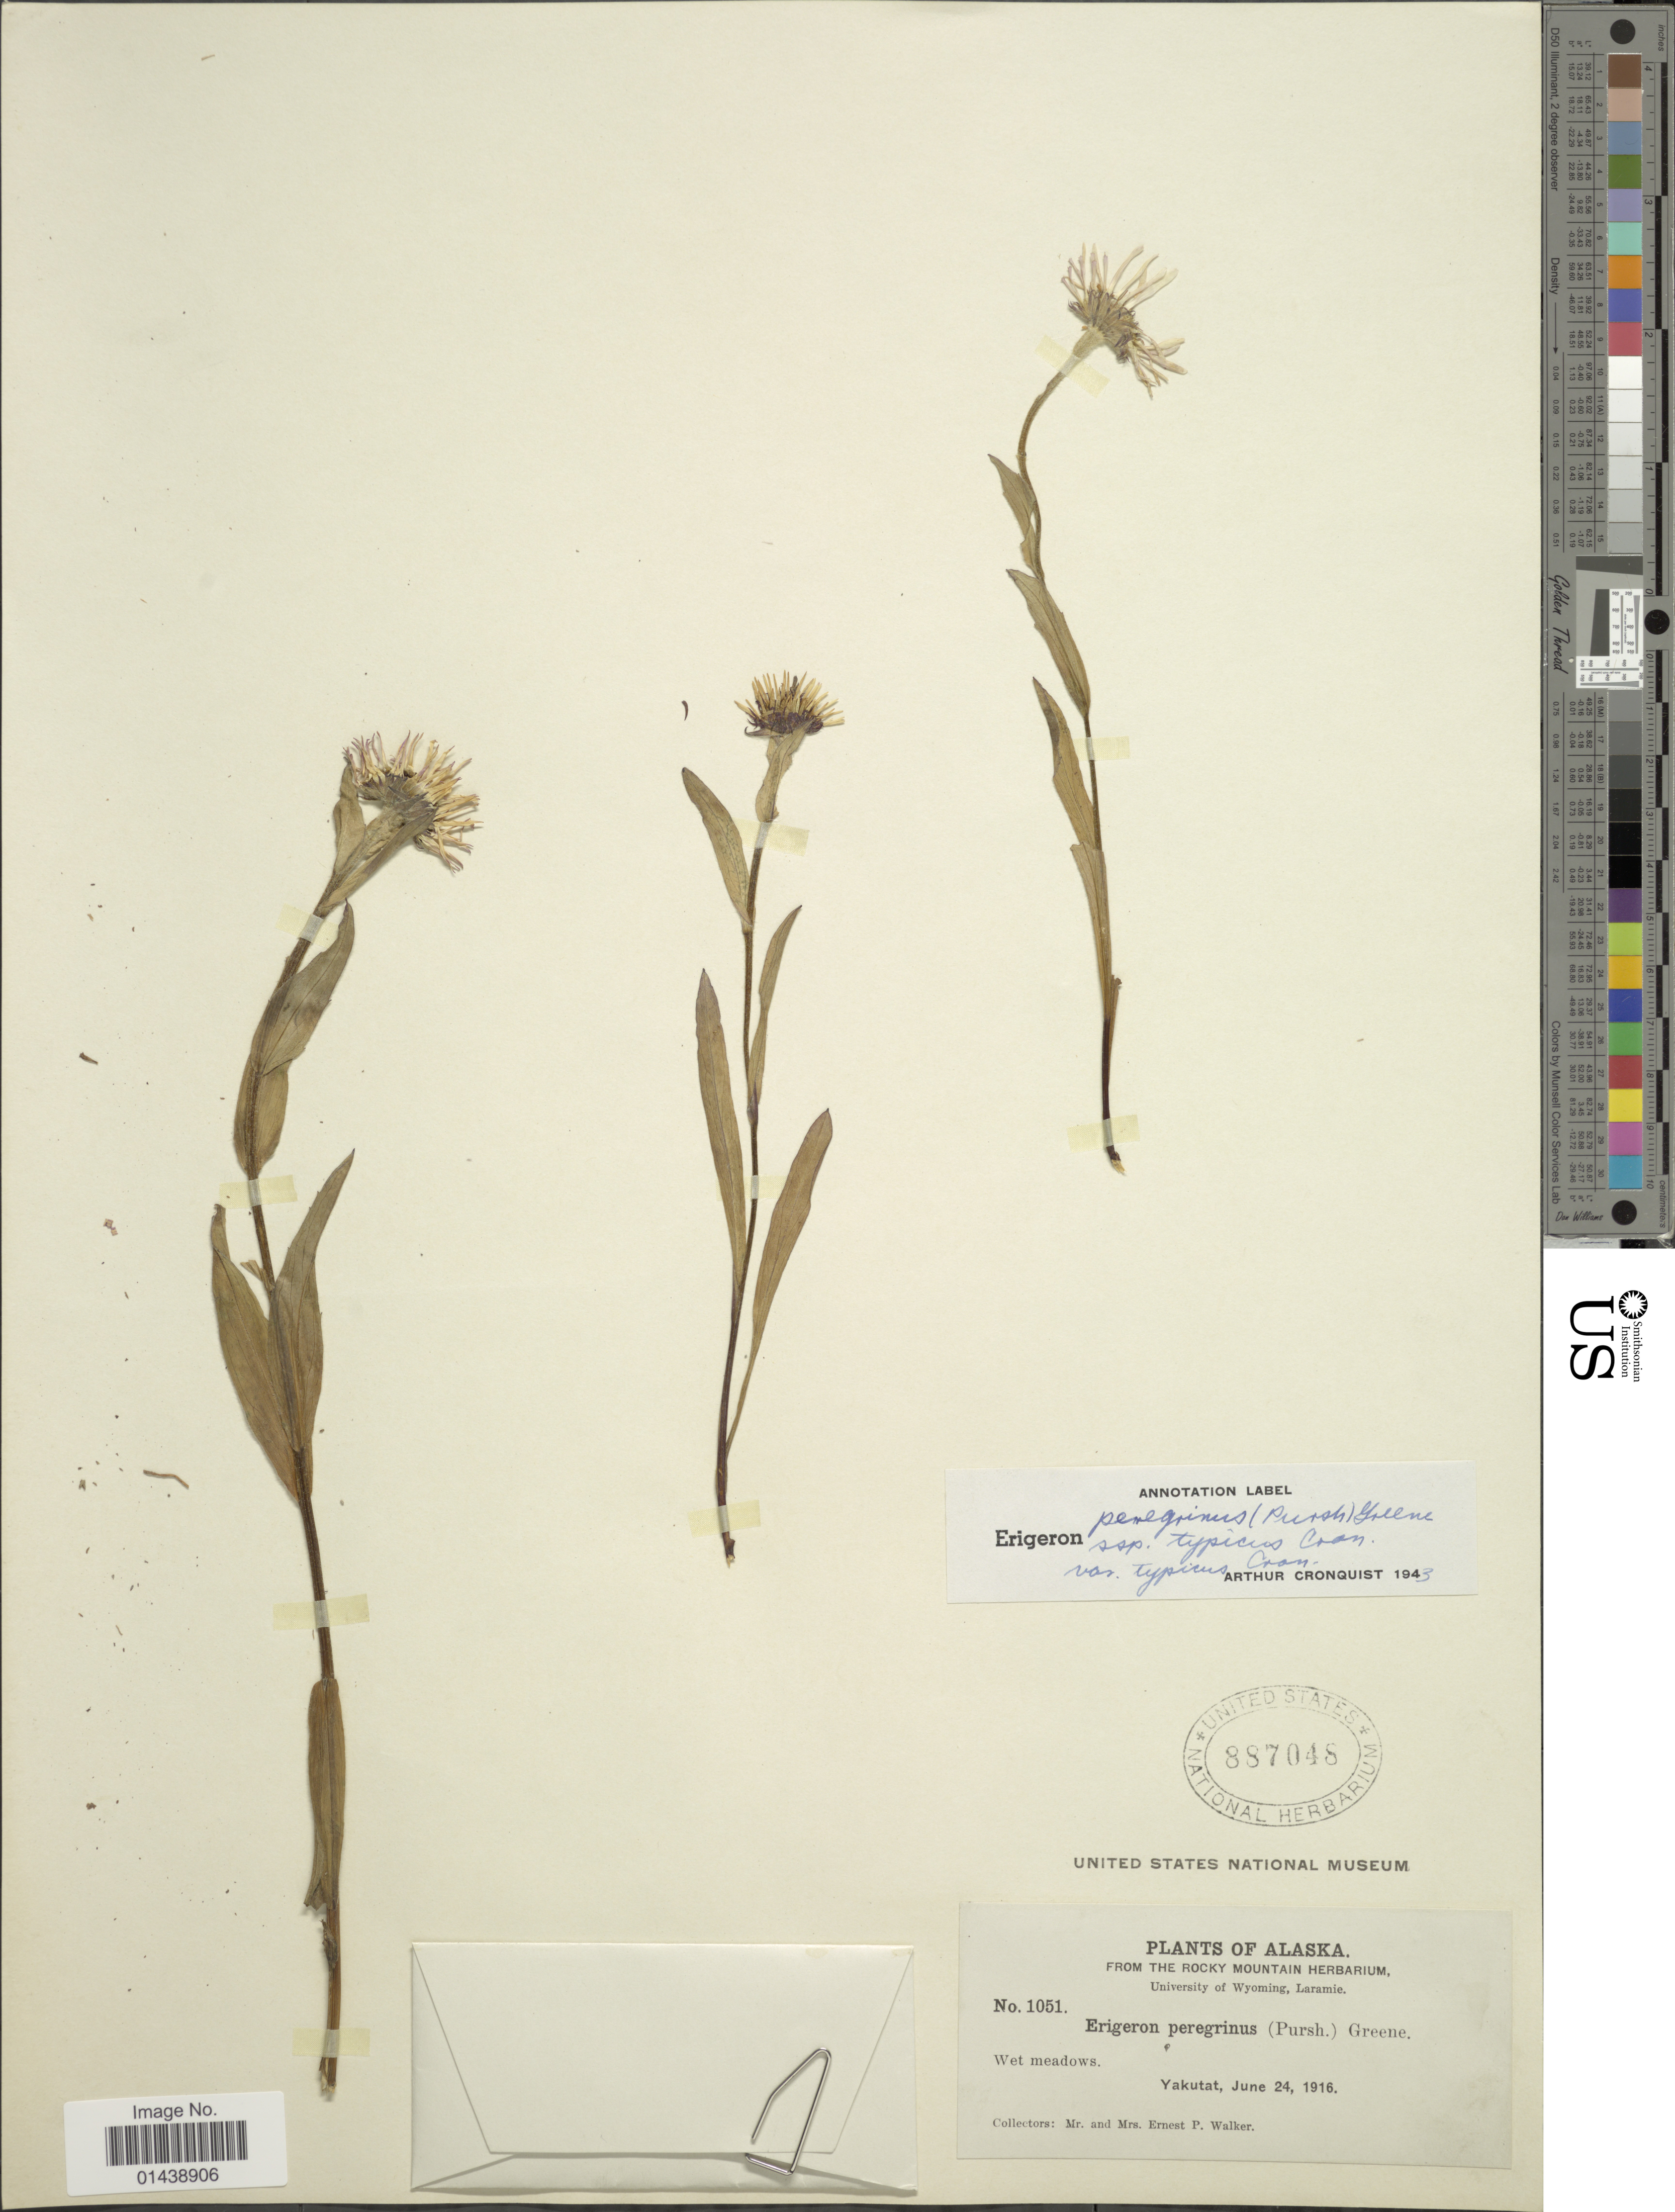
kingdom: Plantae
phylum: Tracheophyta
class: Magnoliopsida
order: Asterales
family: Asteraceae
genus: Erigeron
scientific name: Erigeron peregrinus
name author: (Banks ex Pursh) Greene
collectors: E. P. Walker & E. Walker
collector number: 1051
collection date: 1916-06-24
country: United States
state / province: Alaska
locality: Yakutat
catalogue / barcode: US 887048